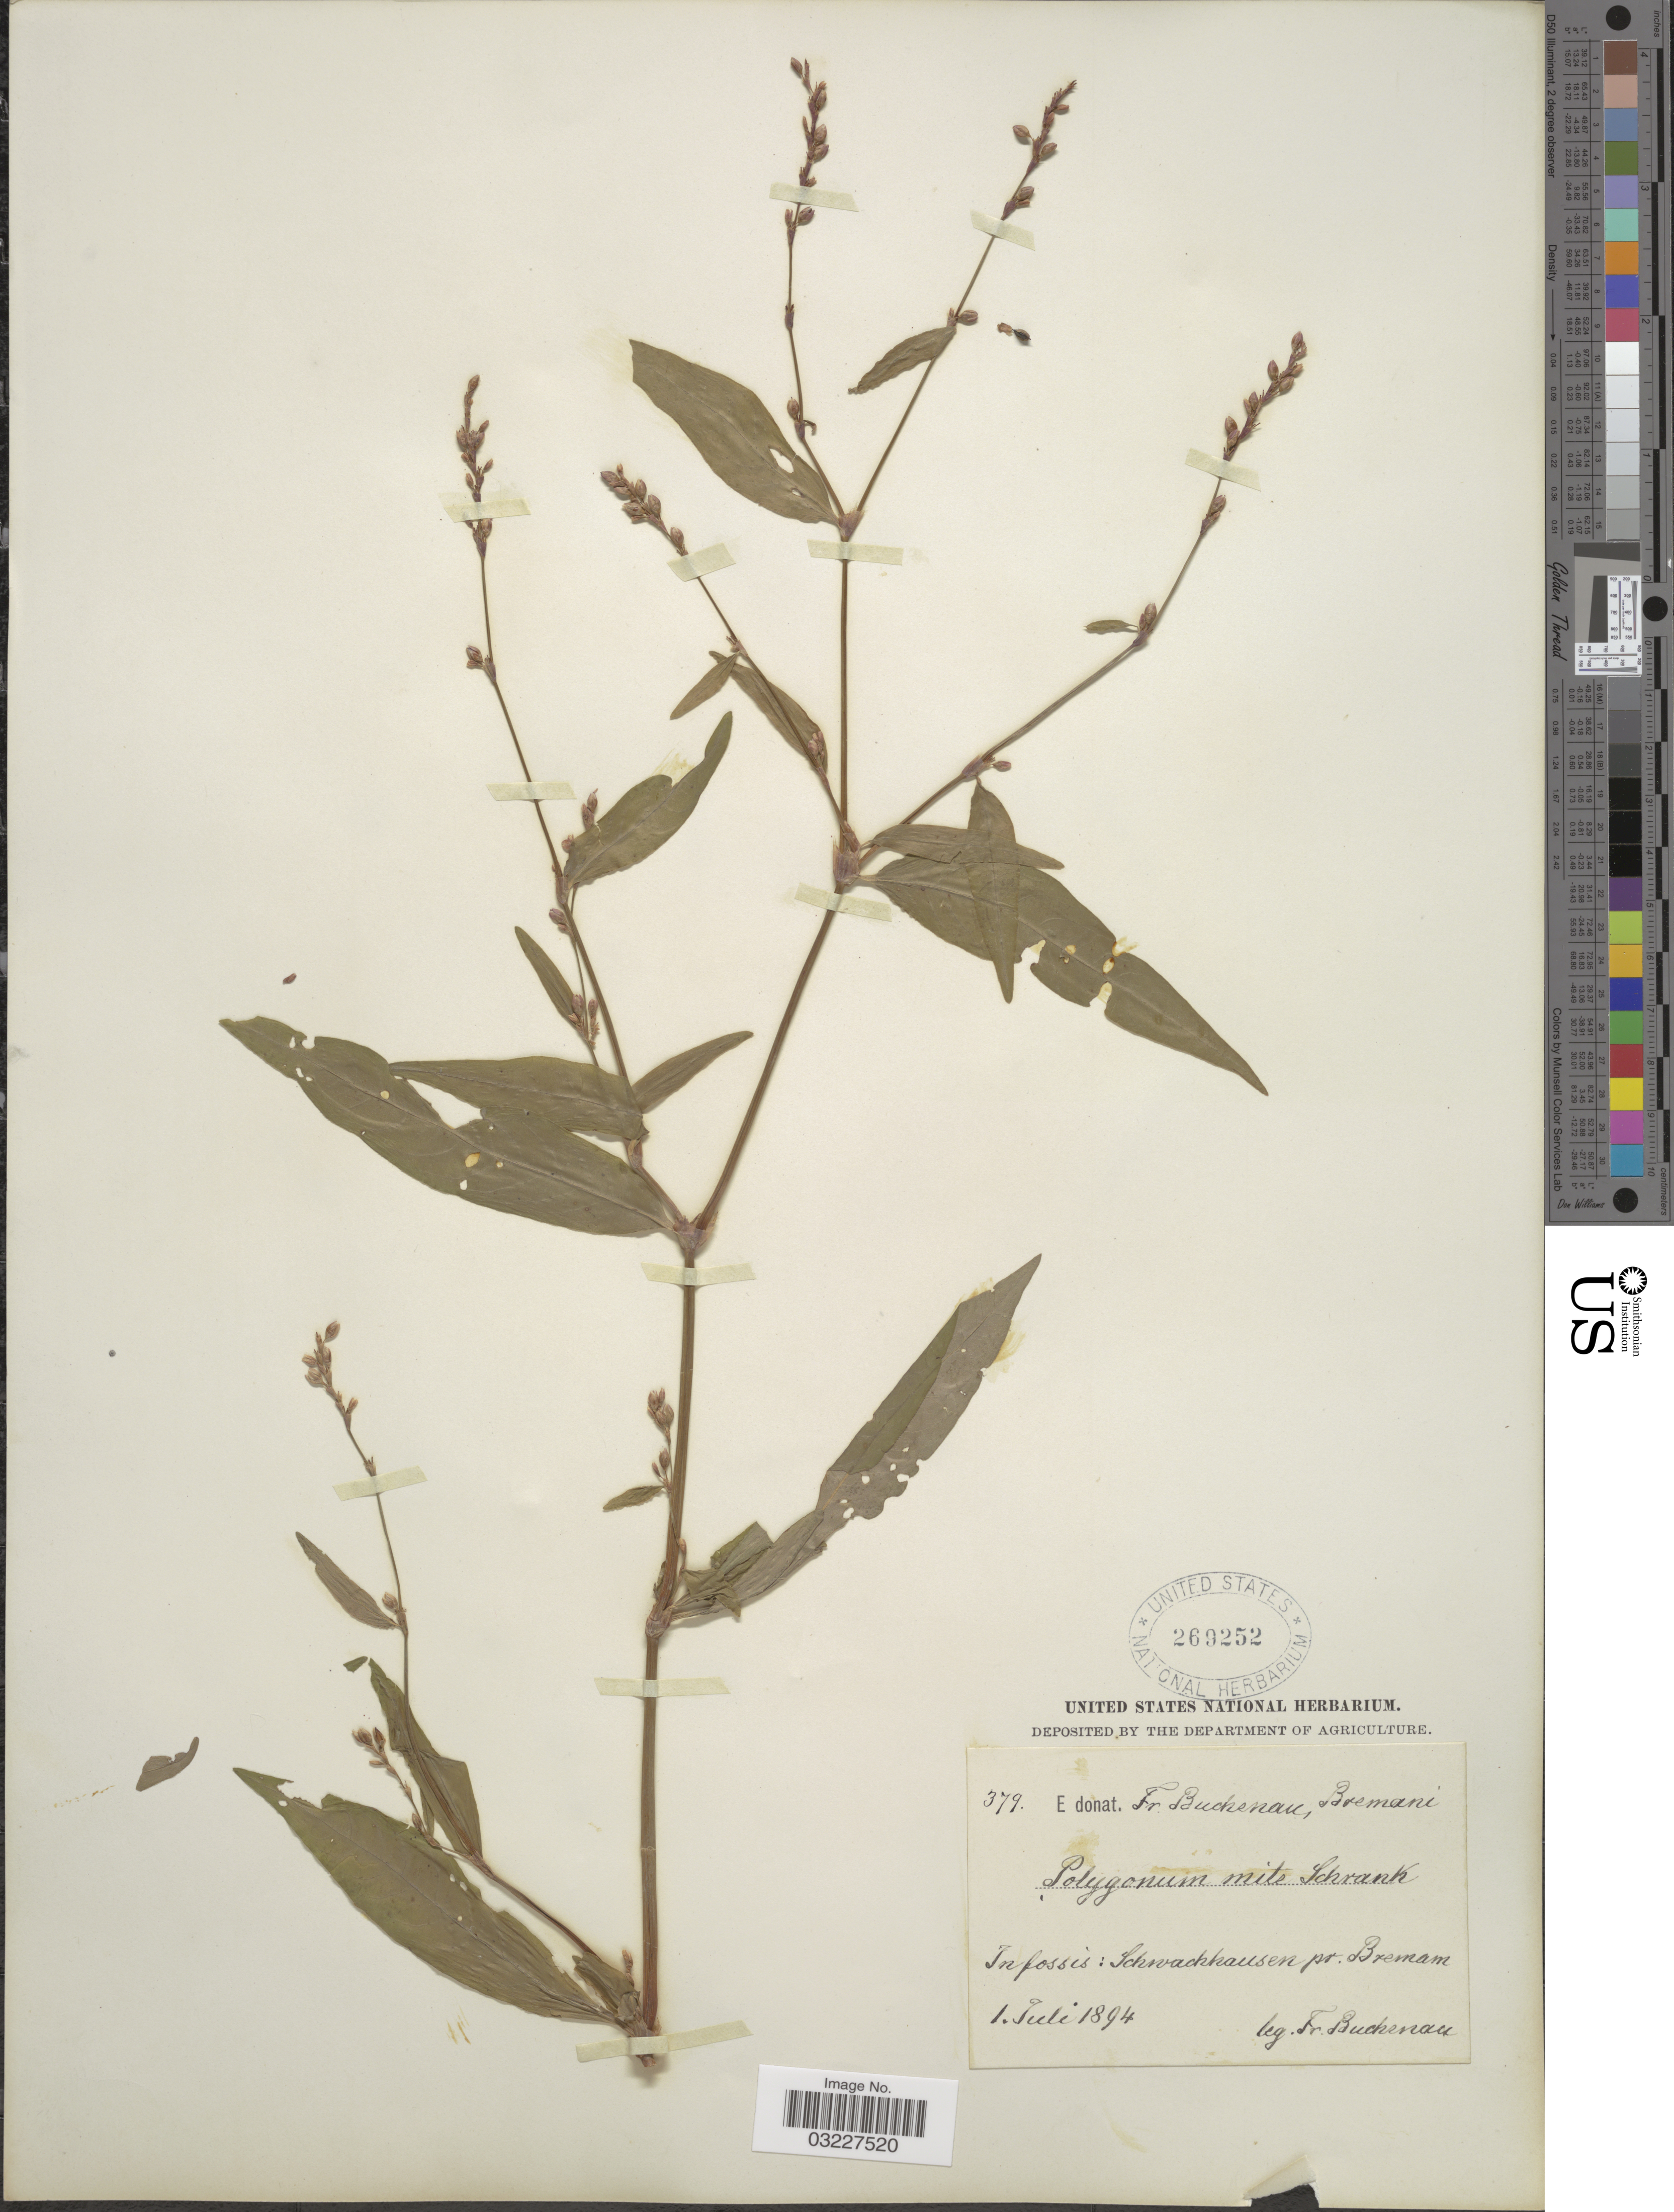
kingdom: Plantae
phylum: Tracheophyta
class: Magnoliopsida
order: Caryophyllales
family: Polygonaceae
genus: Polygonum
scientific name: Polygonum mite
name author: Schrank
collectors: F. Buchenau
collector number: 379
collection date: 1894-07-01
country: Germany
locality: Bremani, In possis: Schwackhausen pr. Breman.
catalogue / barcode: US 269252